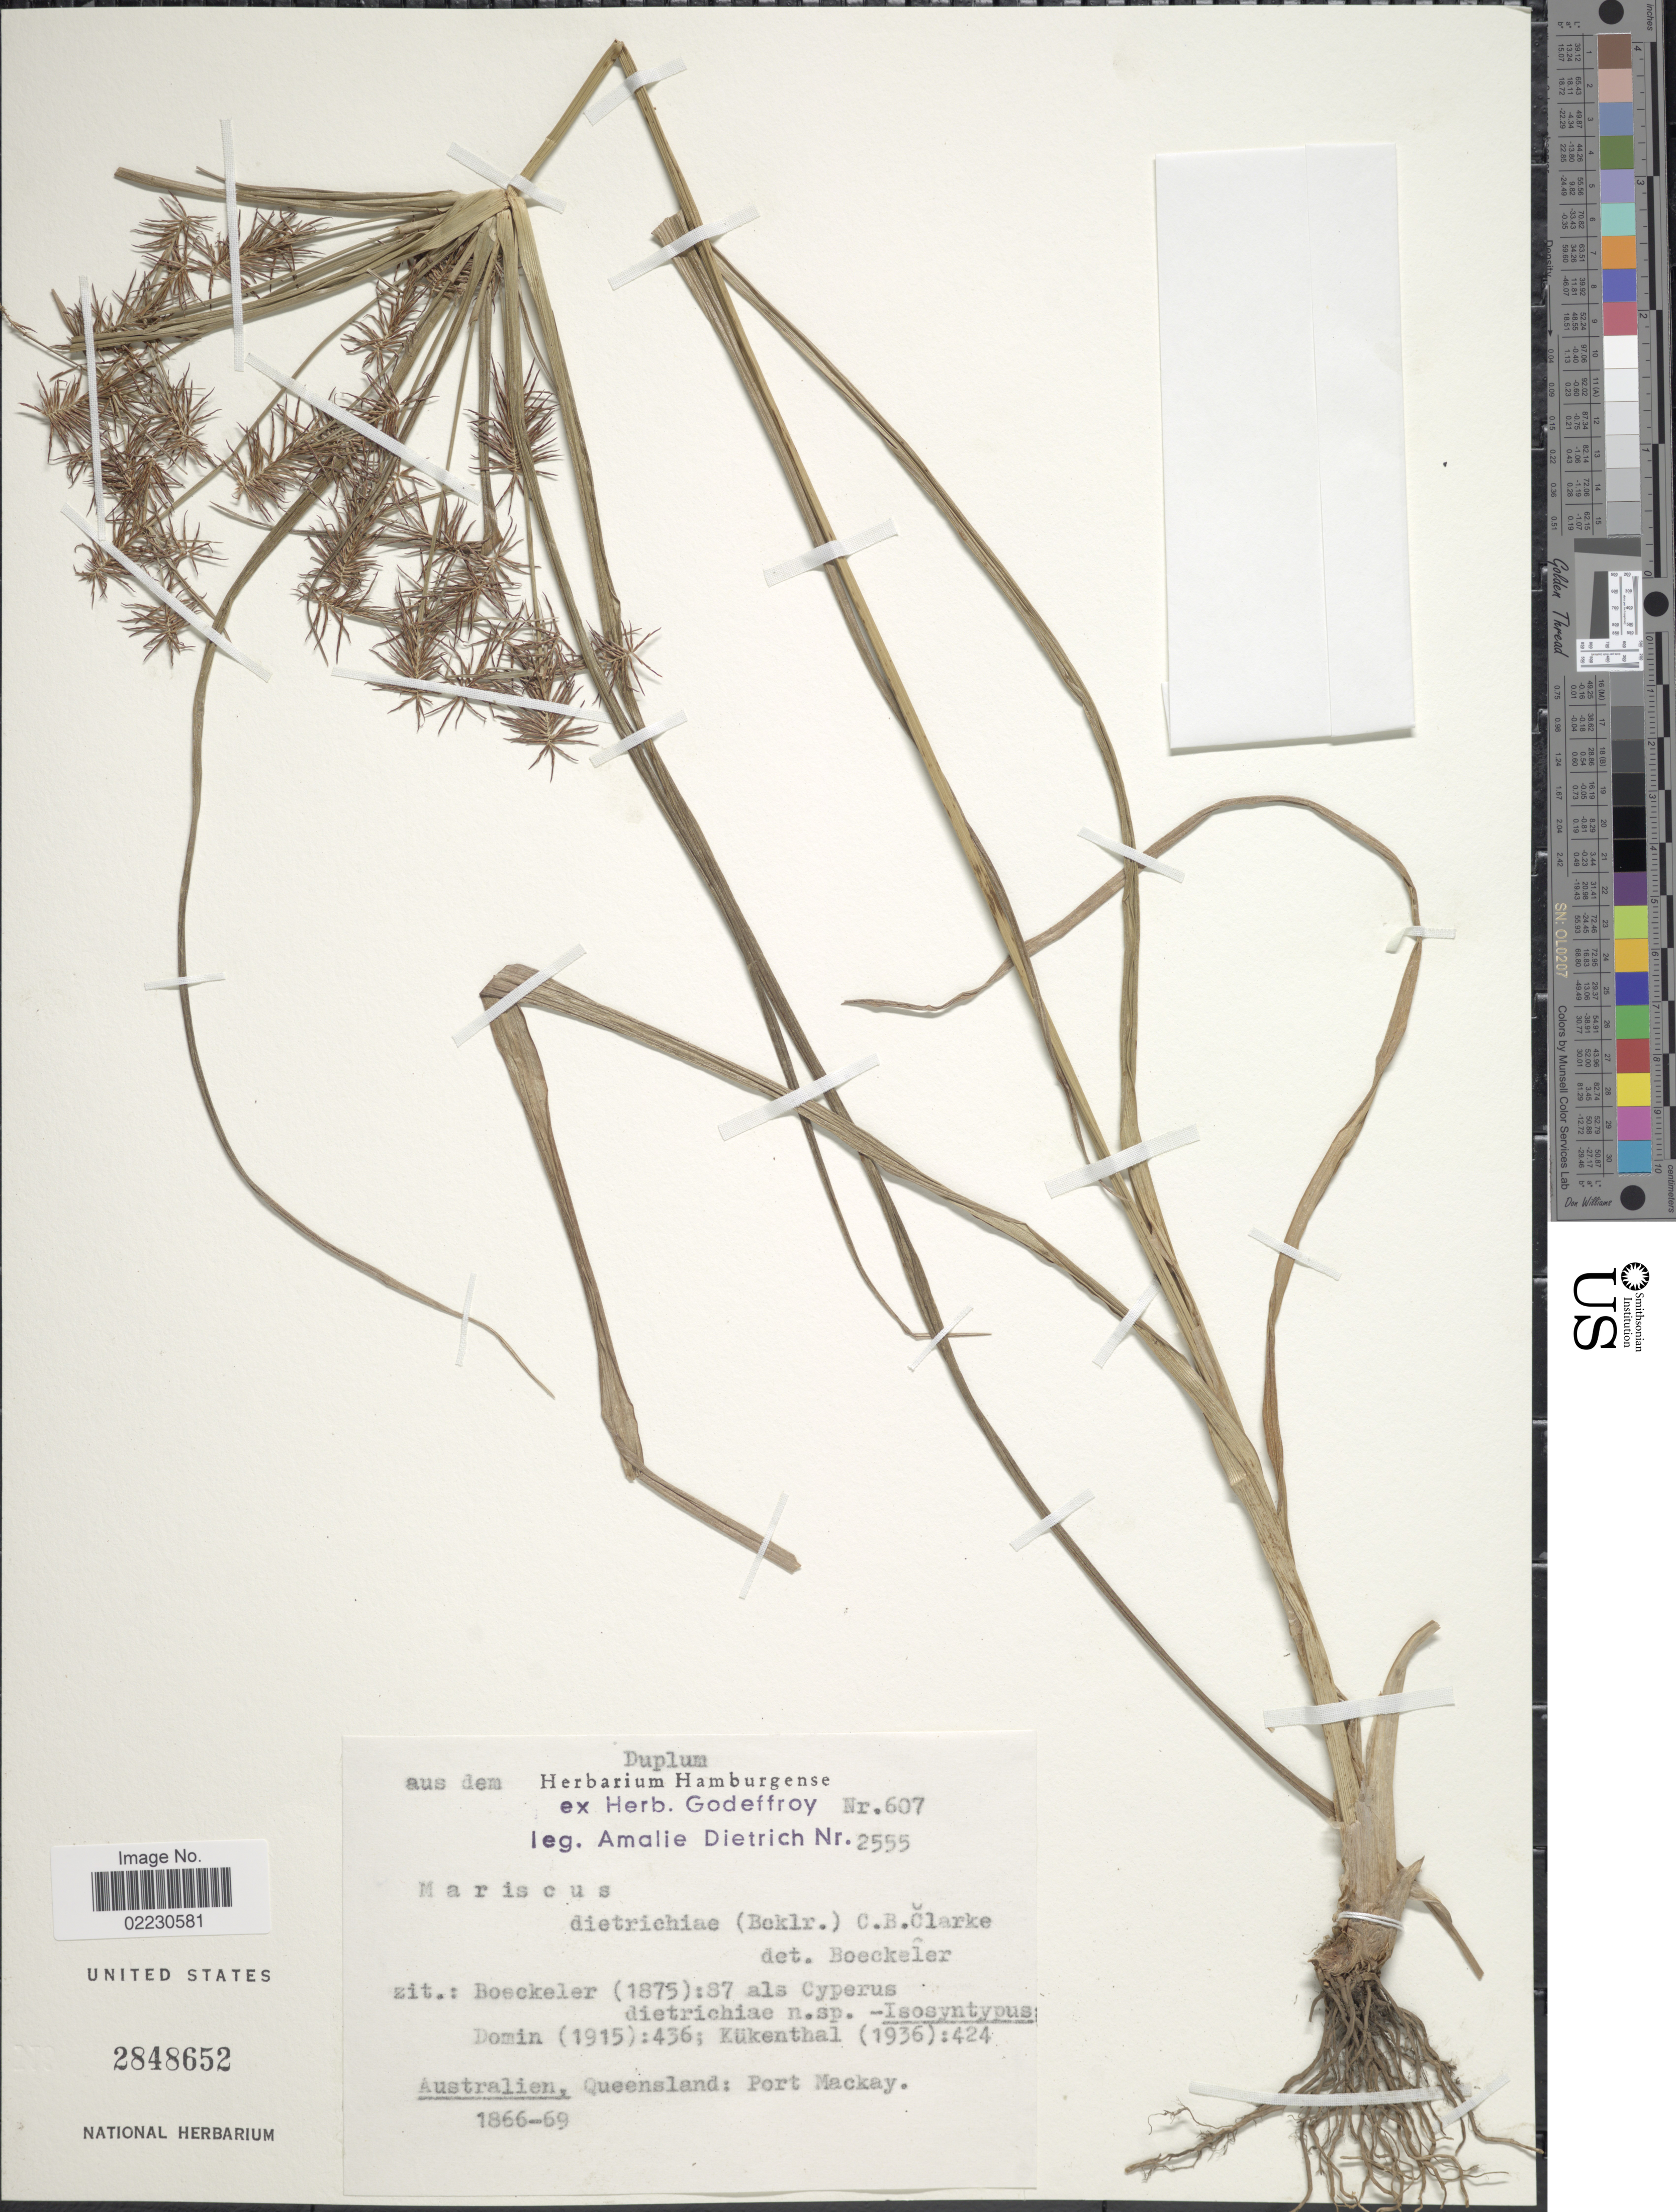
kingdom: Plantae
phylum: Tracheophyta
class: Liliopsida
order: Poales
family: Cyperaceae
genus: Cyperus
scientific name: Cyperus dietrichiae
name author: Boeckeler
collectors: A. Dietrich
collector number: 2555/607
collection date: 1866/1869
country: Australia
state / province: Queensland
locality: Australien, Queensland: Port Mackay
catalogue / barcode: US 2848652